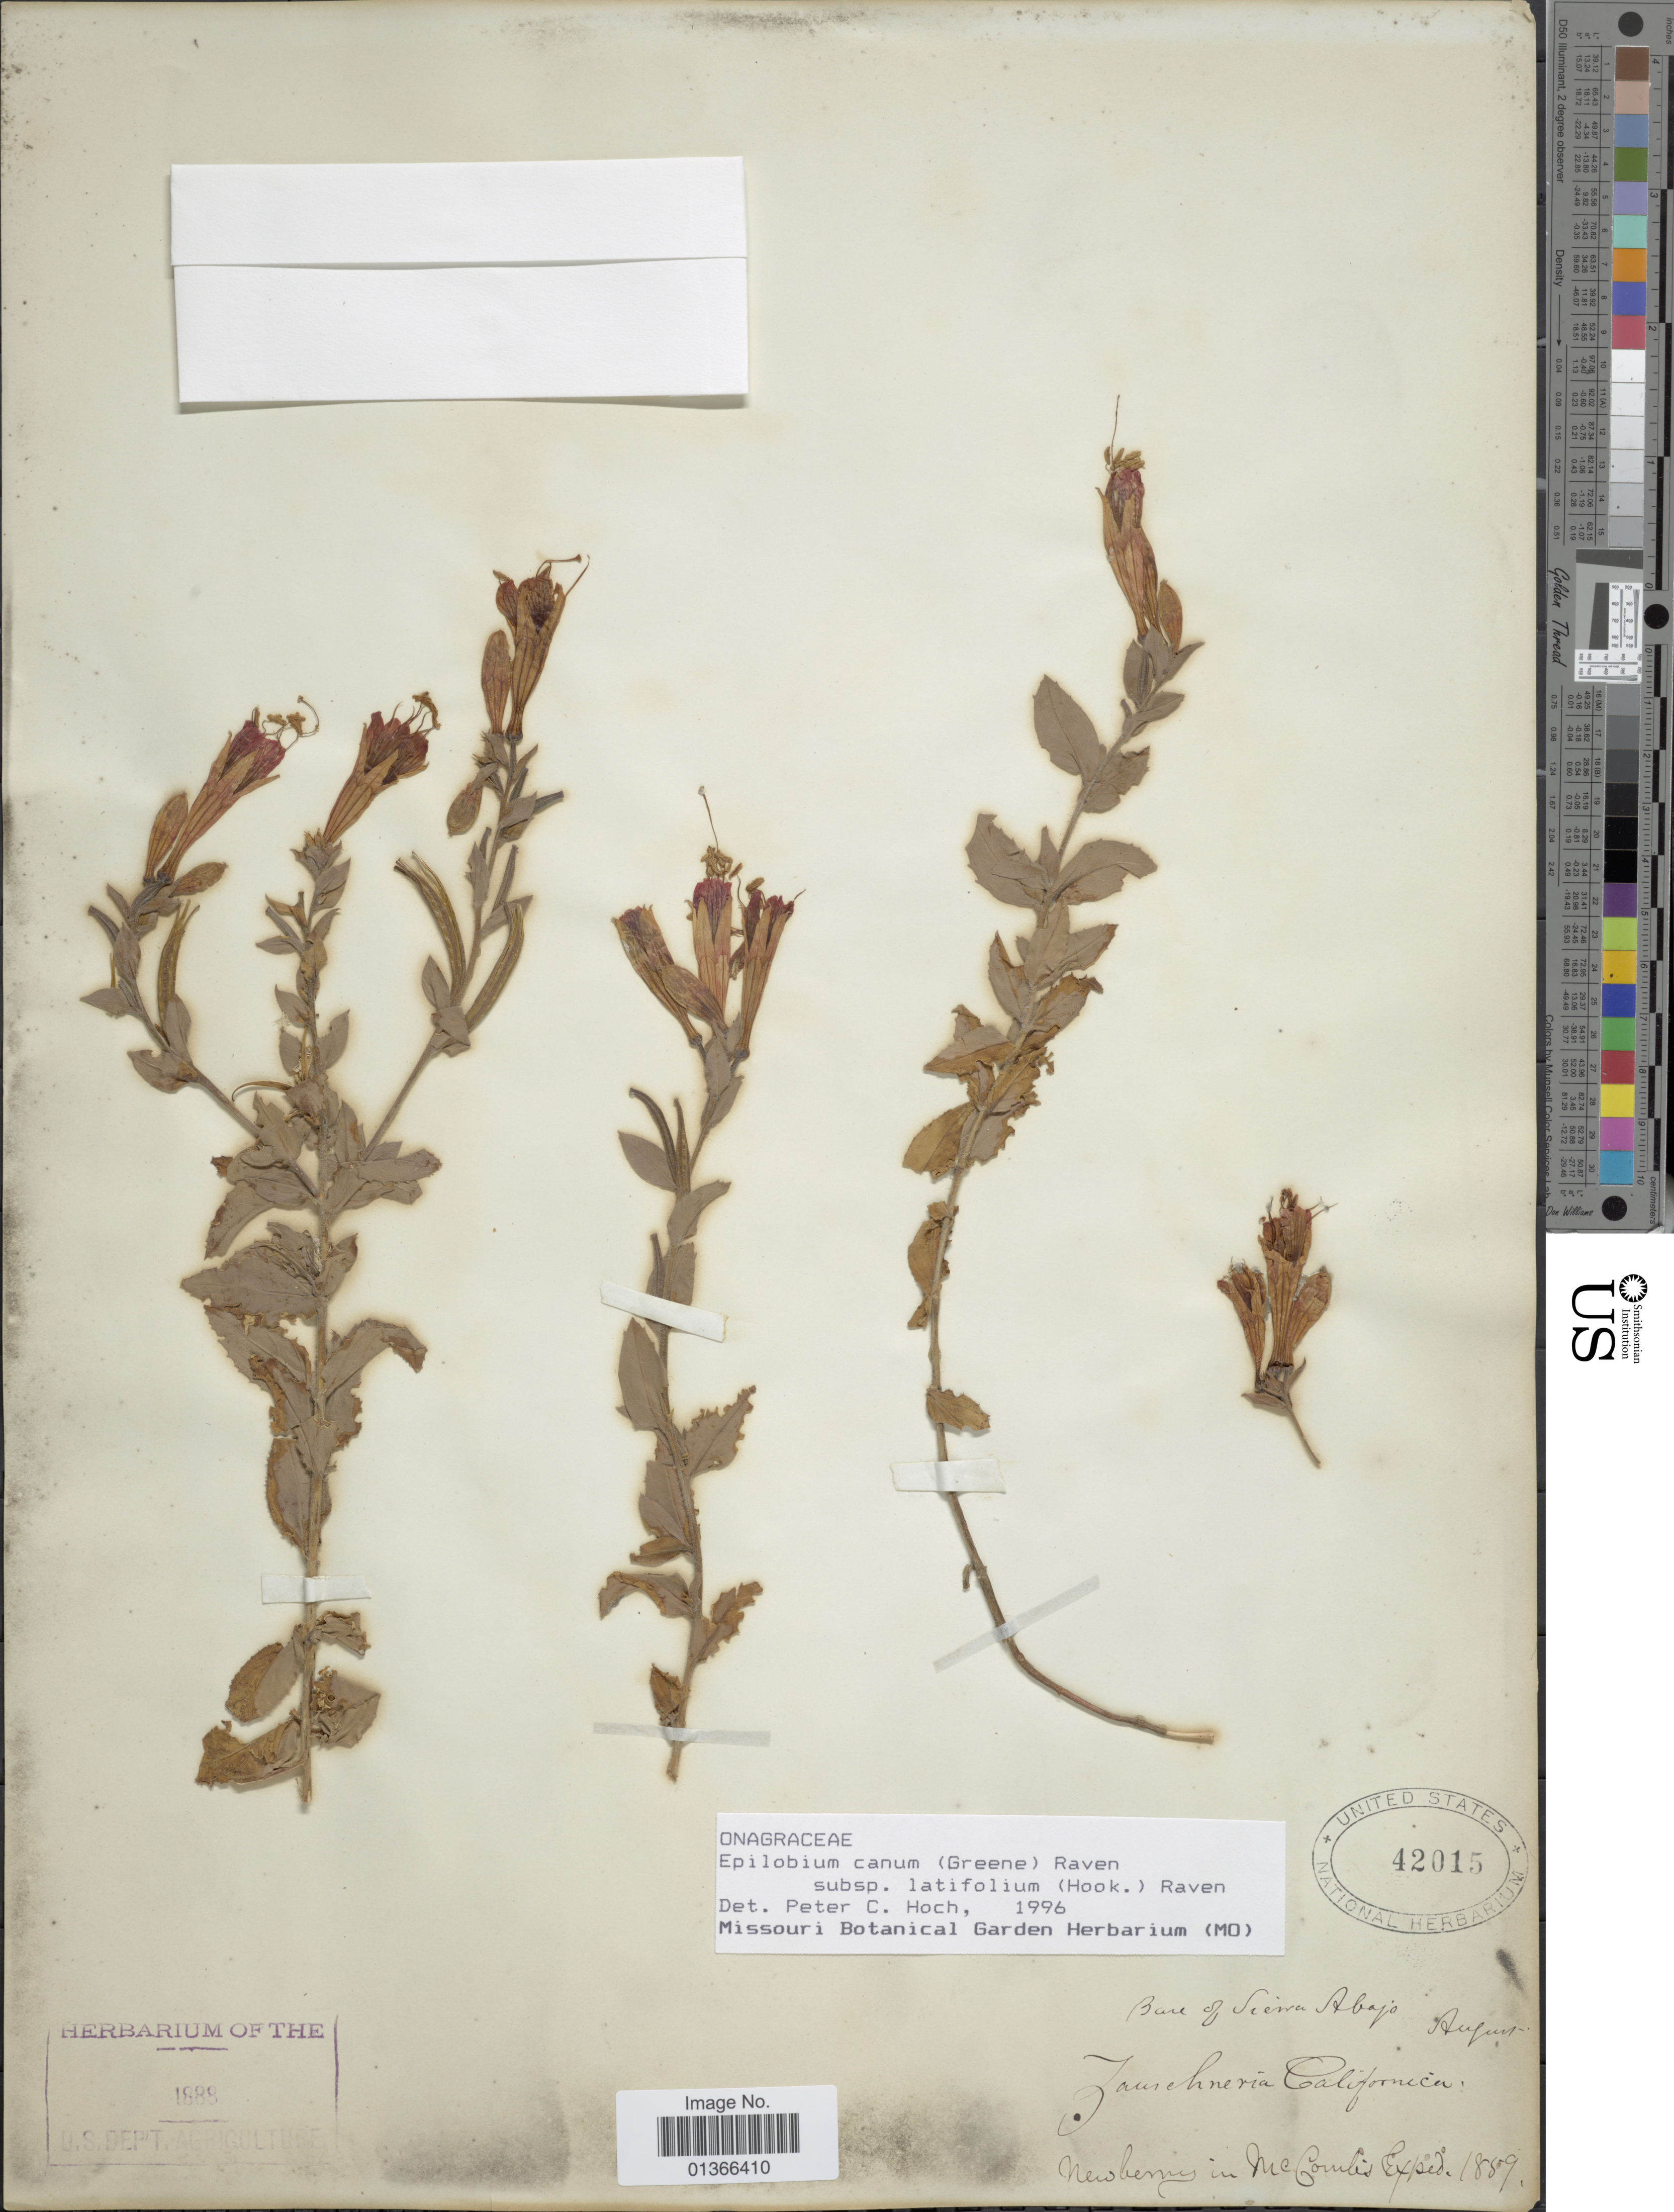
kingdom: Plantae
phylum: Tracheophyta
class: Magnoliopsida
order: Myrtales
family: Onagraceae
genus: Epilobium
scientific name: Epilobium canum subsp. latifolium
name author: (Hook.) P.H. Raven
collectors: McCombs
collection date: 1859-08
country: United States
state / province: Utah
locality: Base of Sierra Abajo.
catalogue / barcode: US 42015